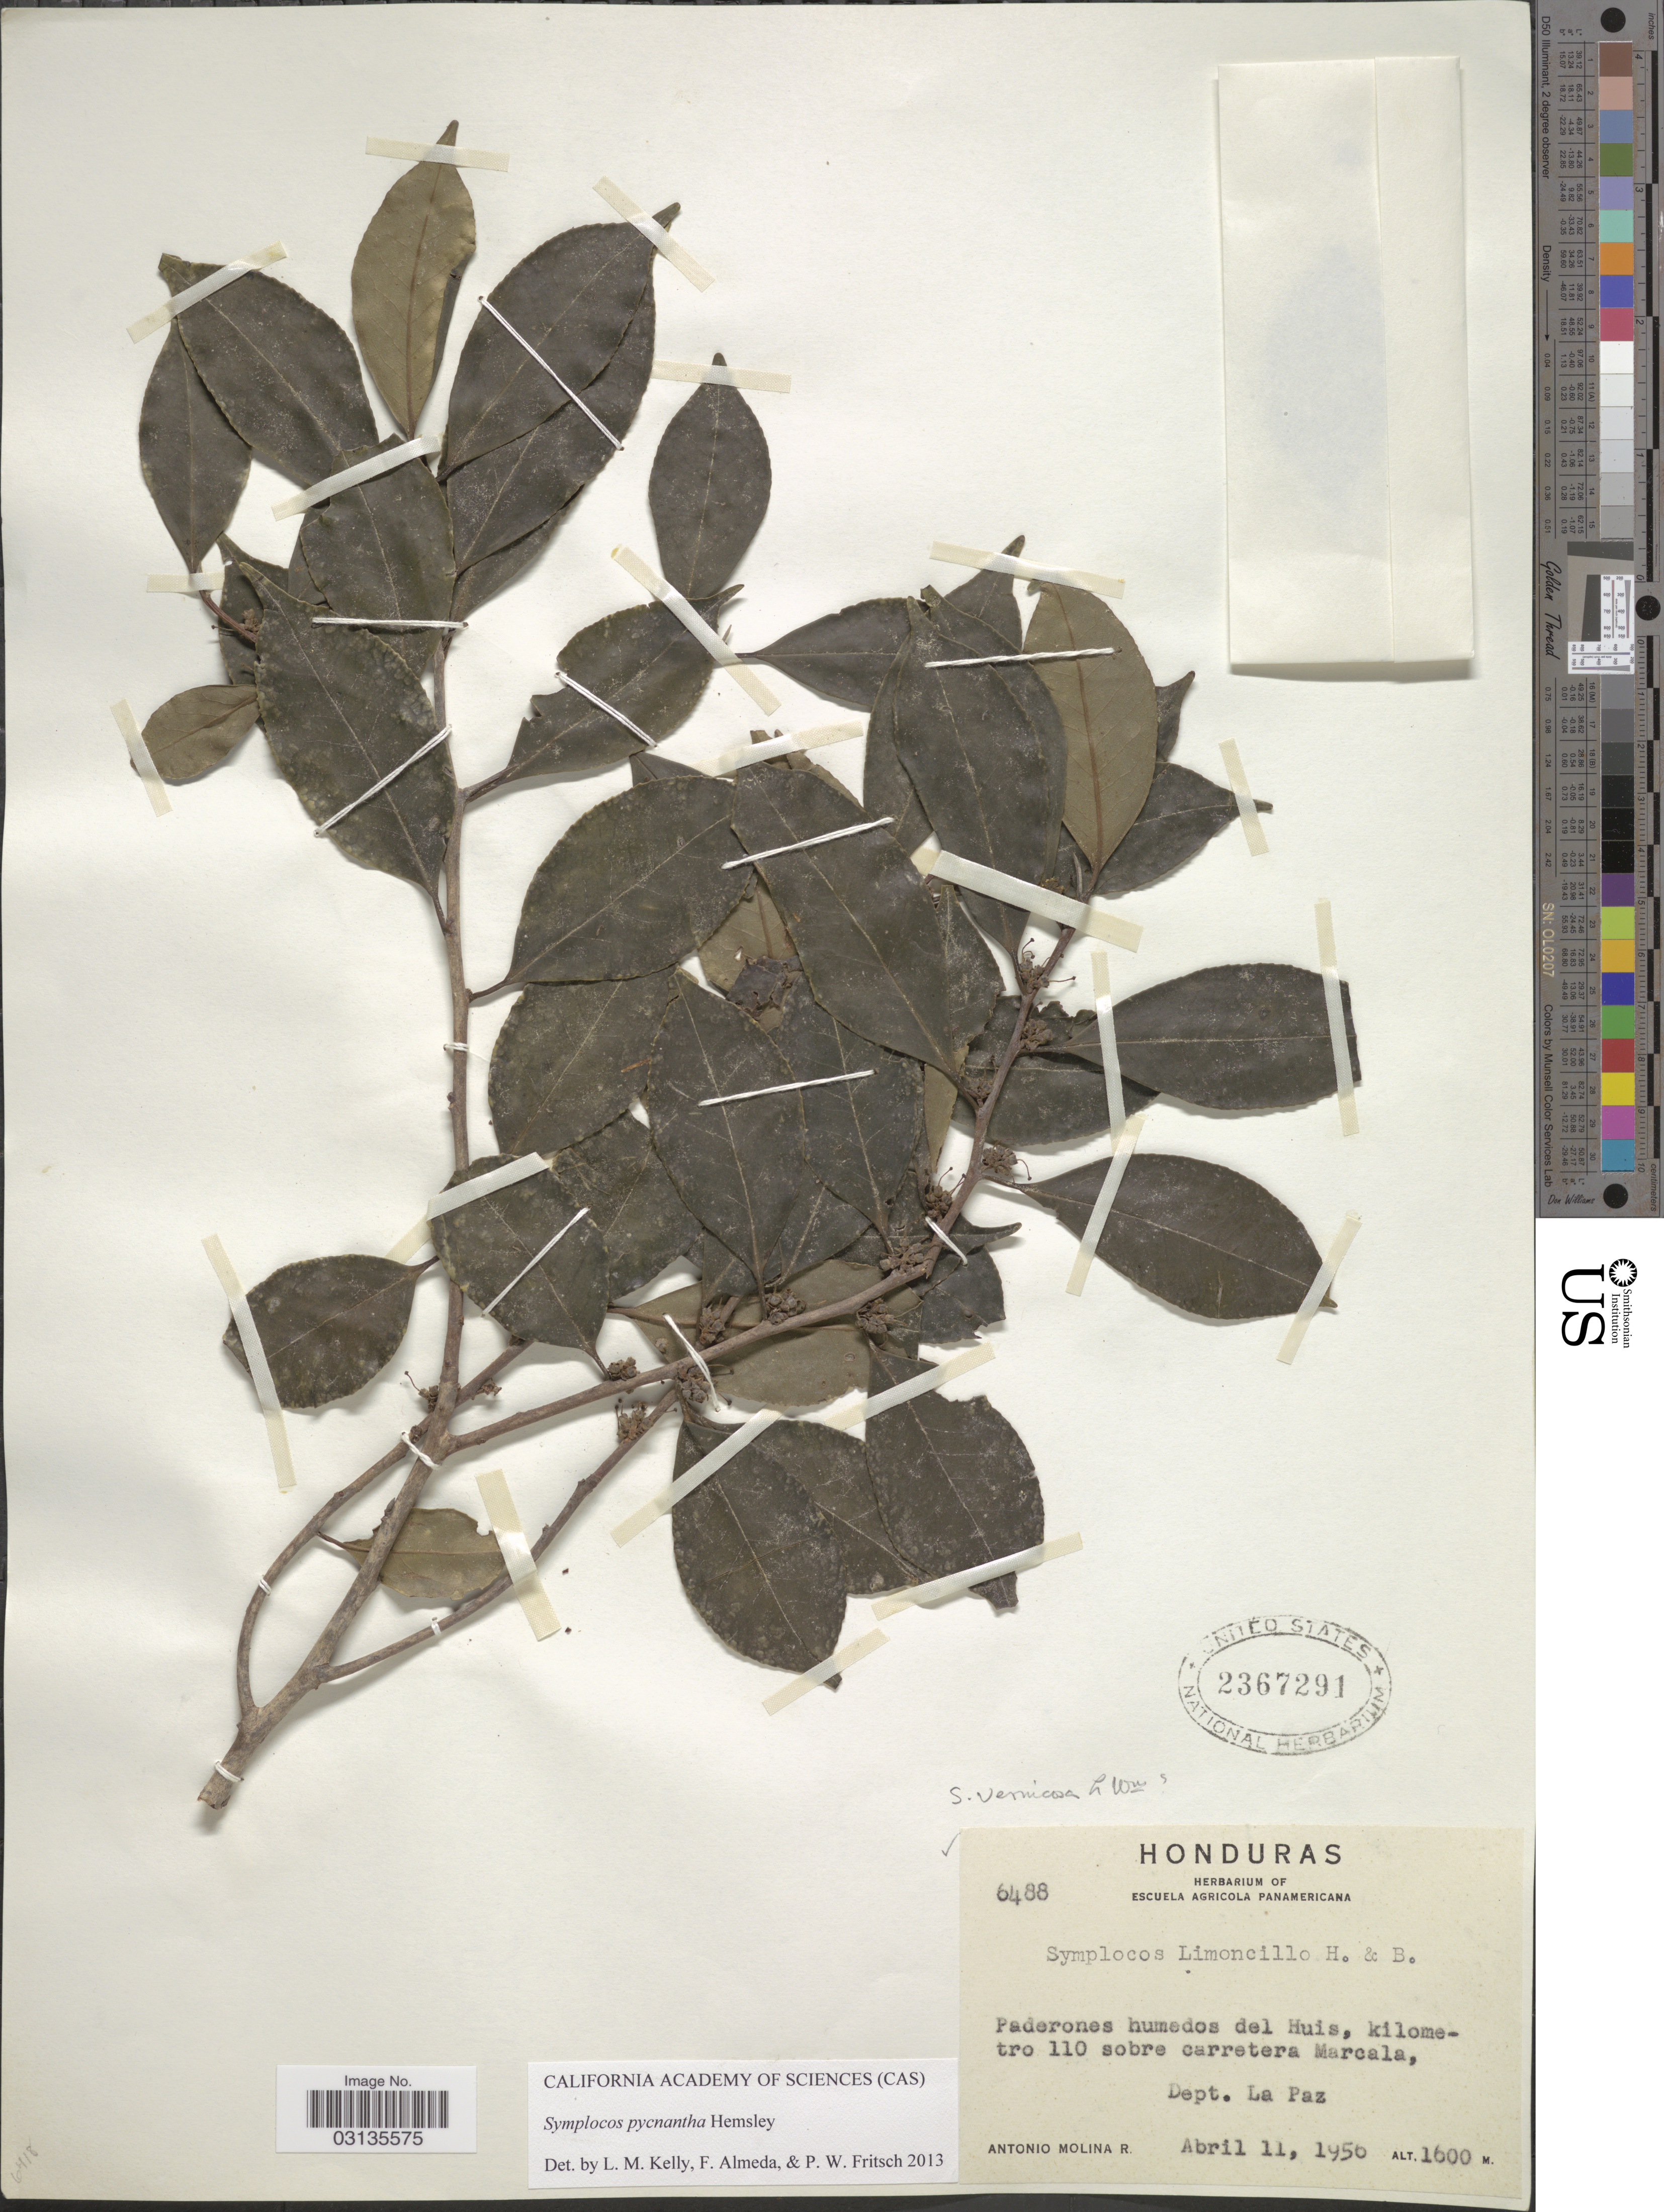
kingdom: Plantae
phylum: Tracheophyta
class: Magnoliopsida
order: Ericales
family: Symplocaceae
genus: Symplocos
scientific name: Symplocos pycnantha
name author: Hemsl.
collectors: A. Molina R.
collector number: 6488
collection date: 1956-04-11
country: Honduras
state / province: La Paz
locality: Paderones humedos del Huis, kilometro 110 sobre carretera Marcala, Dept. La Paz.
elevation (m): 1600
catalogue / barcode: US 2367291